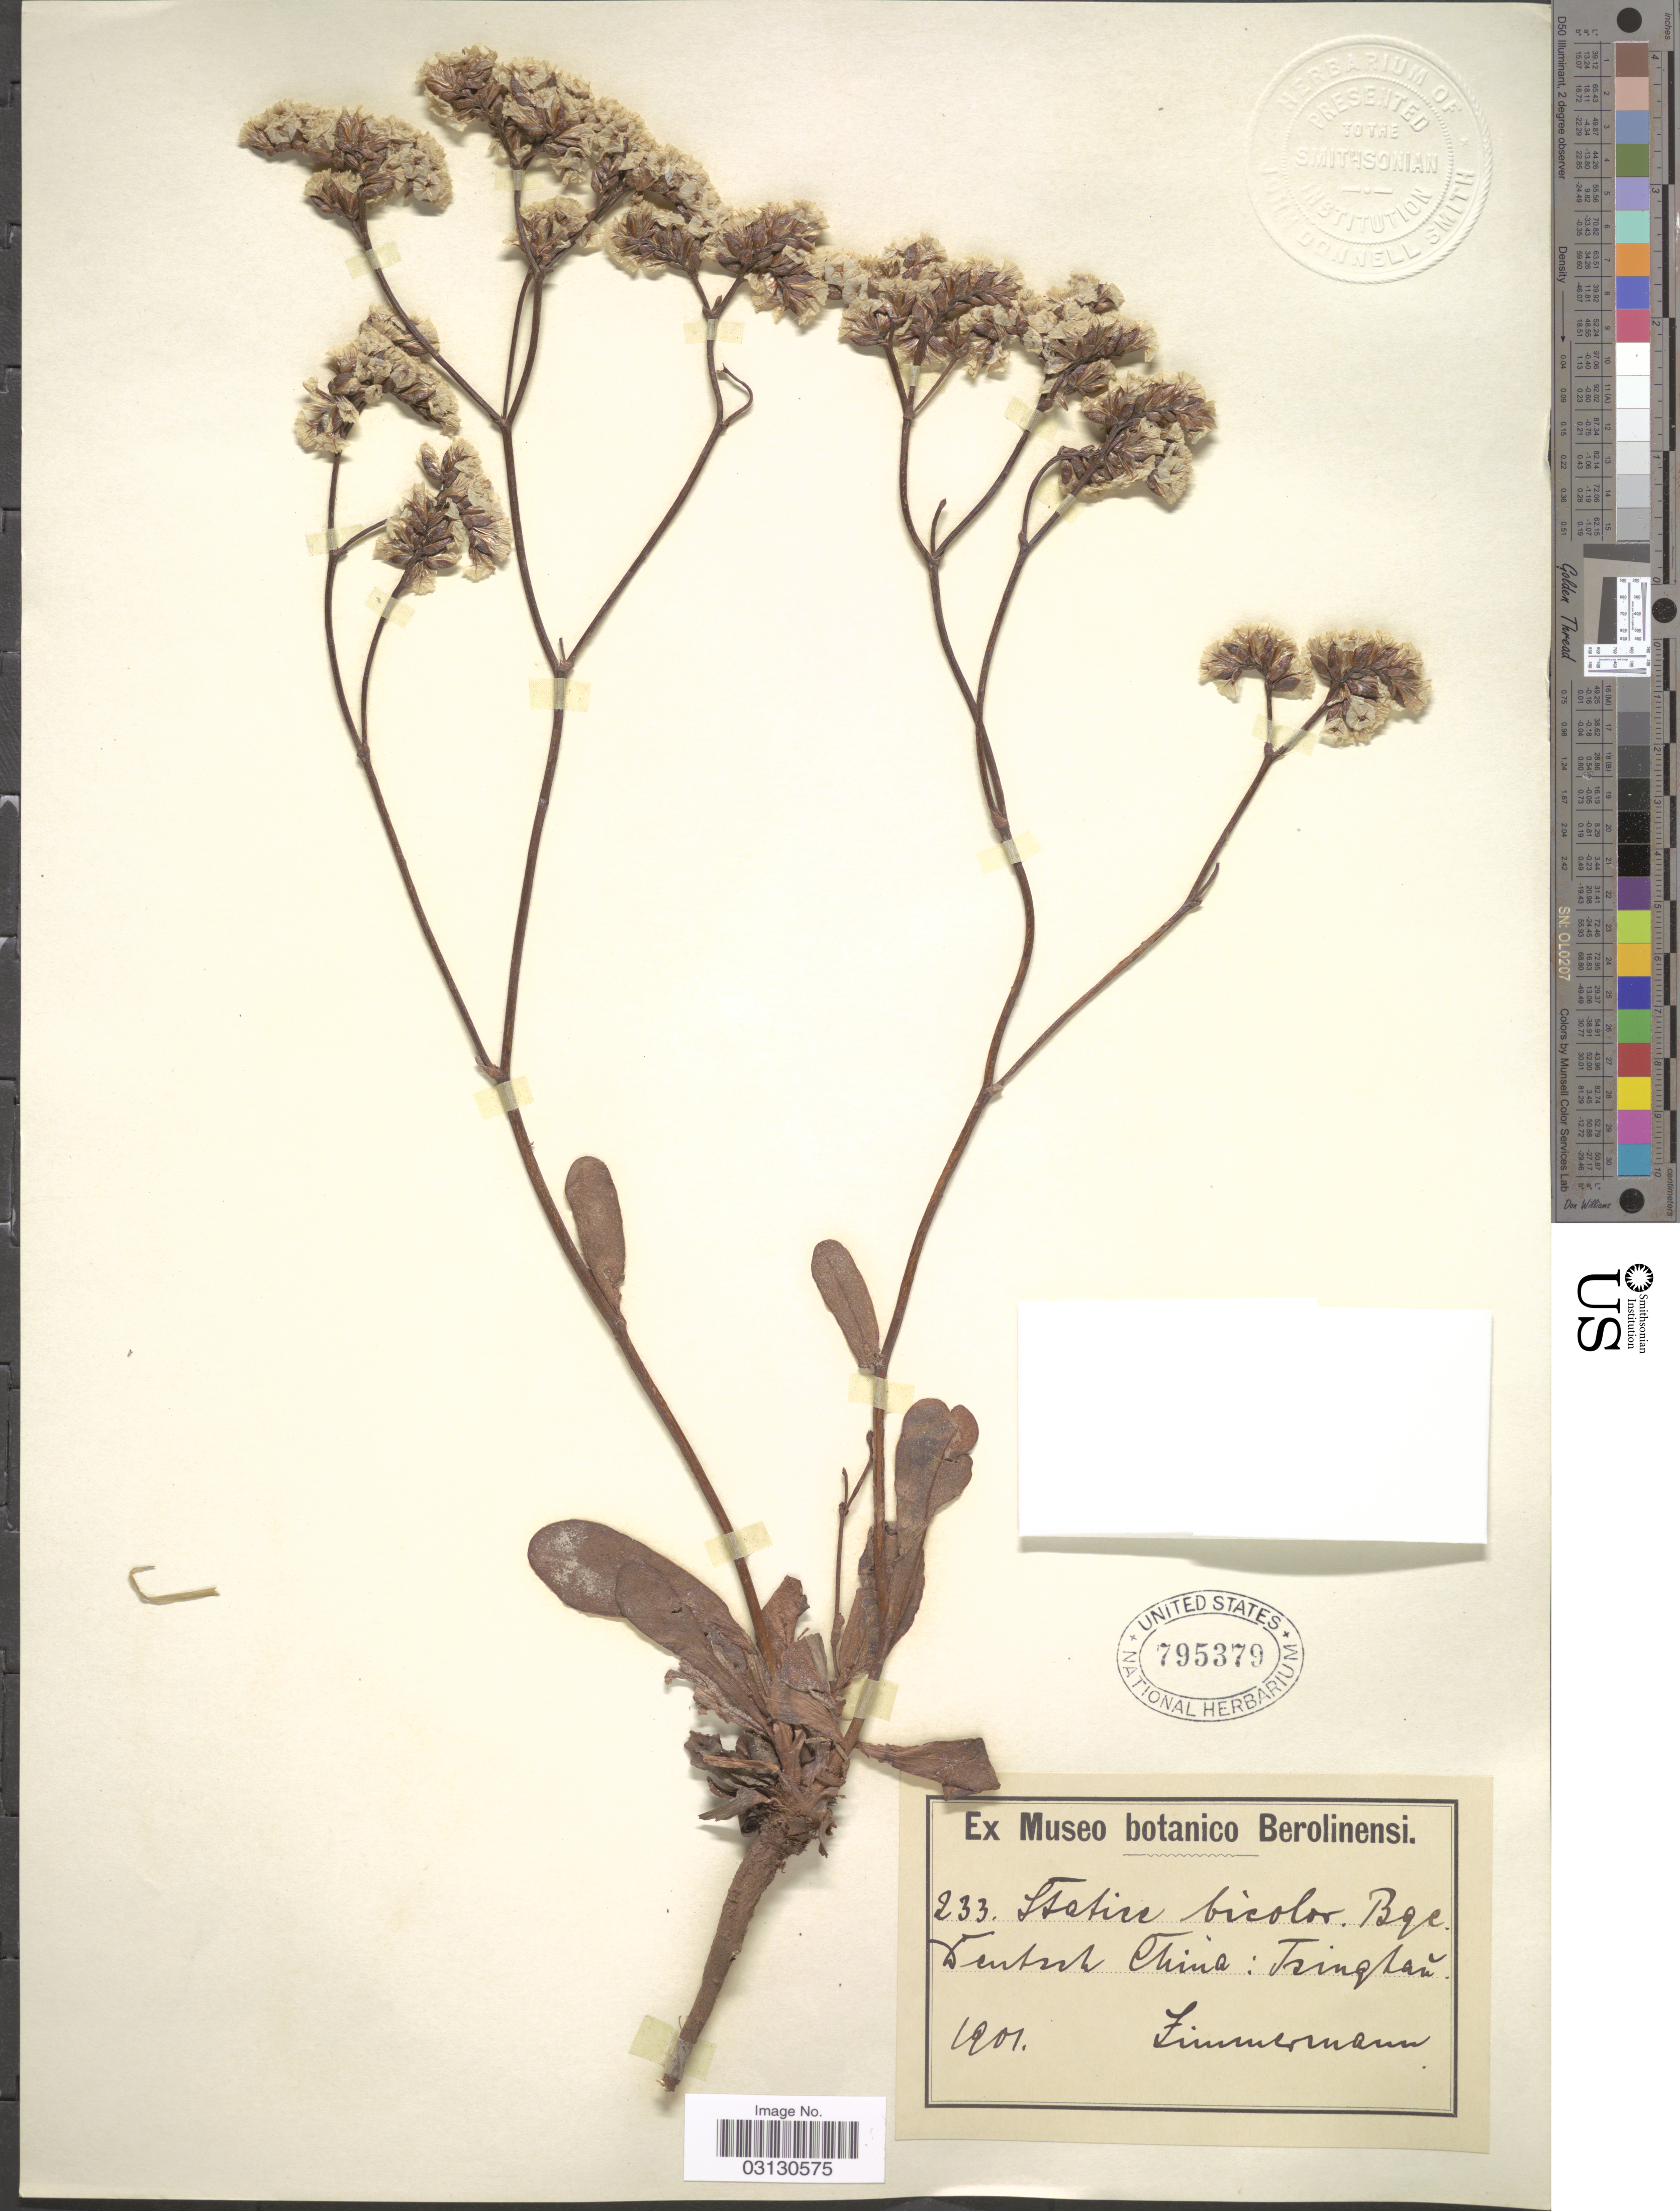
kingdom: Plantae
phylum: Tracheophyta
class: Magnoliopsida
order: Caryophyllales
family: Plumbaginaceae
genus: Limonium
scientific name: Limonium bicolor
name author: (Bunge) Kuntze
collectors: -- Zimmerman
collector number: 233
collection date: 1901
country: China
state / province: Shandong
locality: Deutsch China: Tsingtau.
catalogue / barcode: US 795379